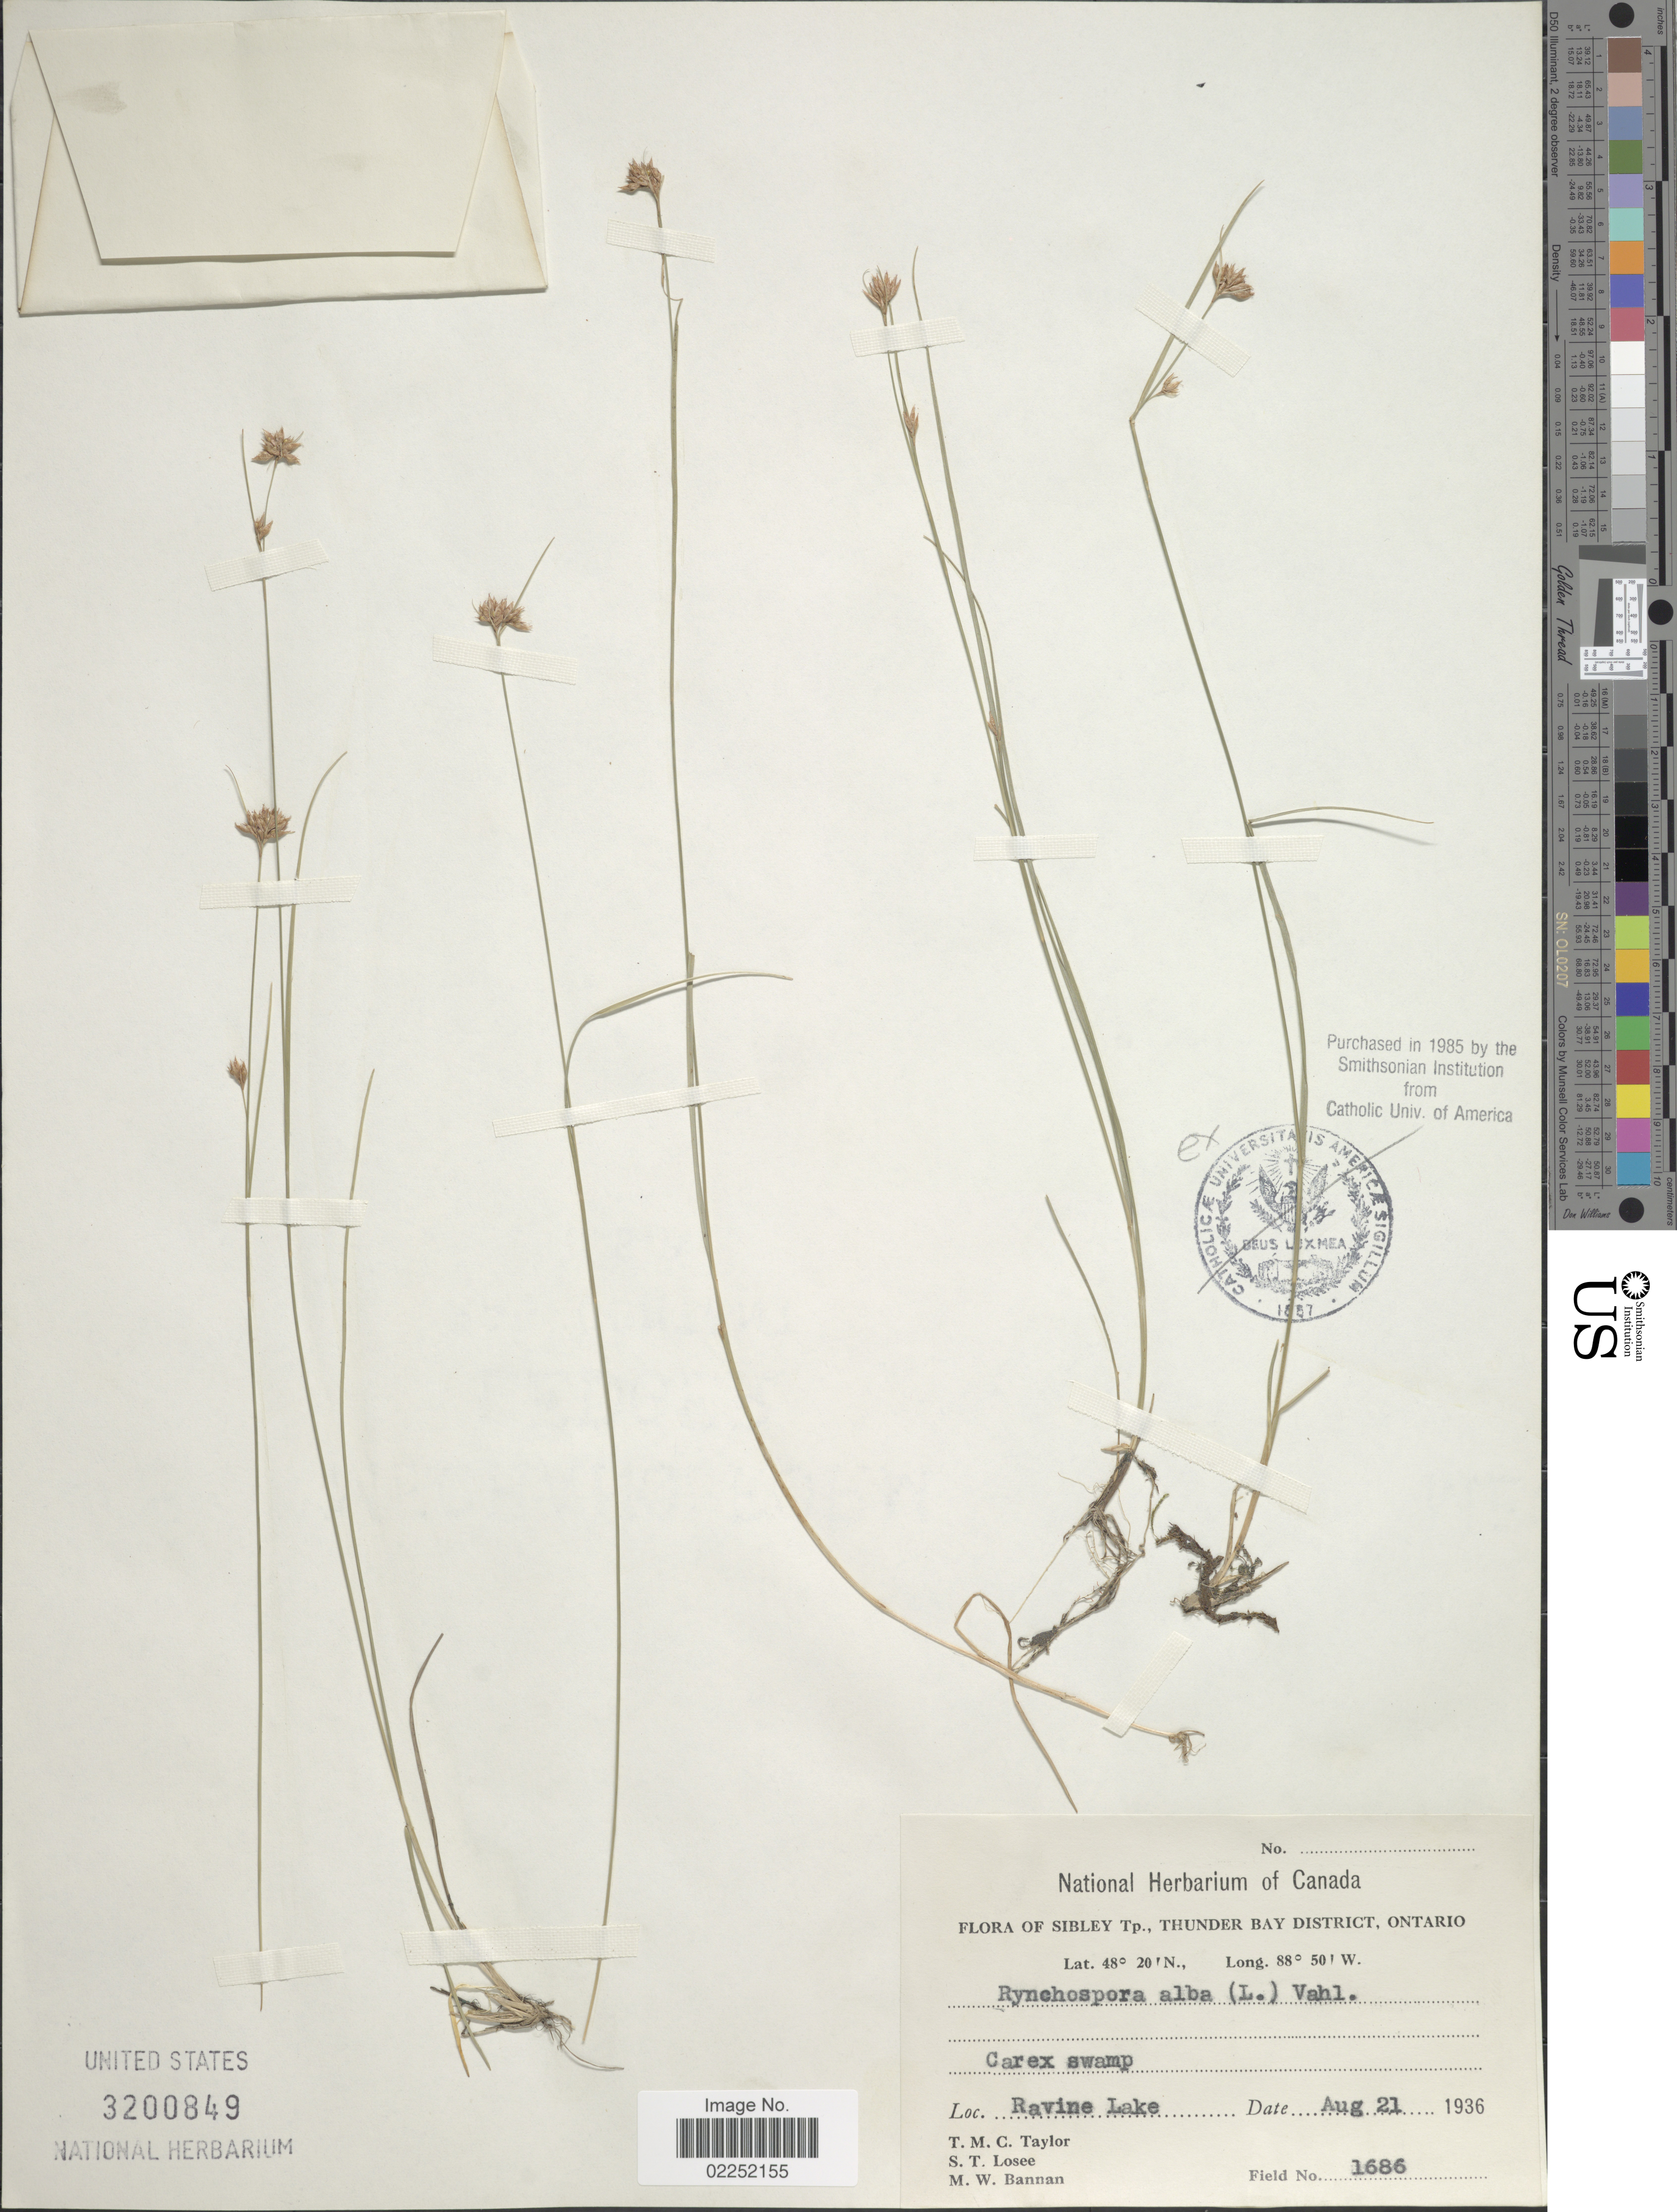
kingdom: Plantae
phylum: Tracheophyta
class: Liliopsida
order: Poales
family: Cyperaceae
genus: Rhynchospora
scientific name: Rhynchospora alba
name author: (L.) Vahl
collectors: T. M. C. Taylor, S. Losee & M. Bannan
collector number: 1686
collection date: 1936-08-21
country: Canada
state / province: Ontario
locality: Sibley Tp., Thunder Bay District, Carex swamp, Ravine Lake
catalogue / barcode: US 3200849